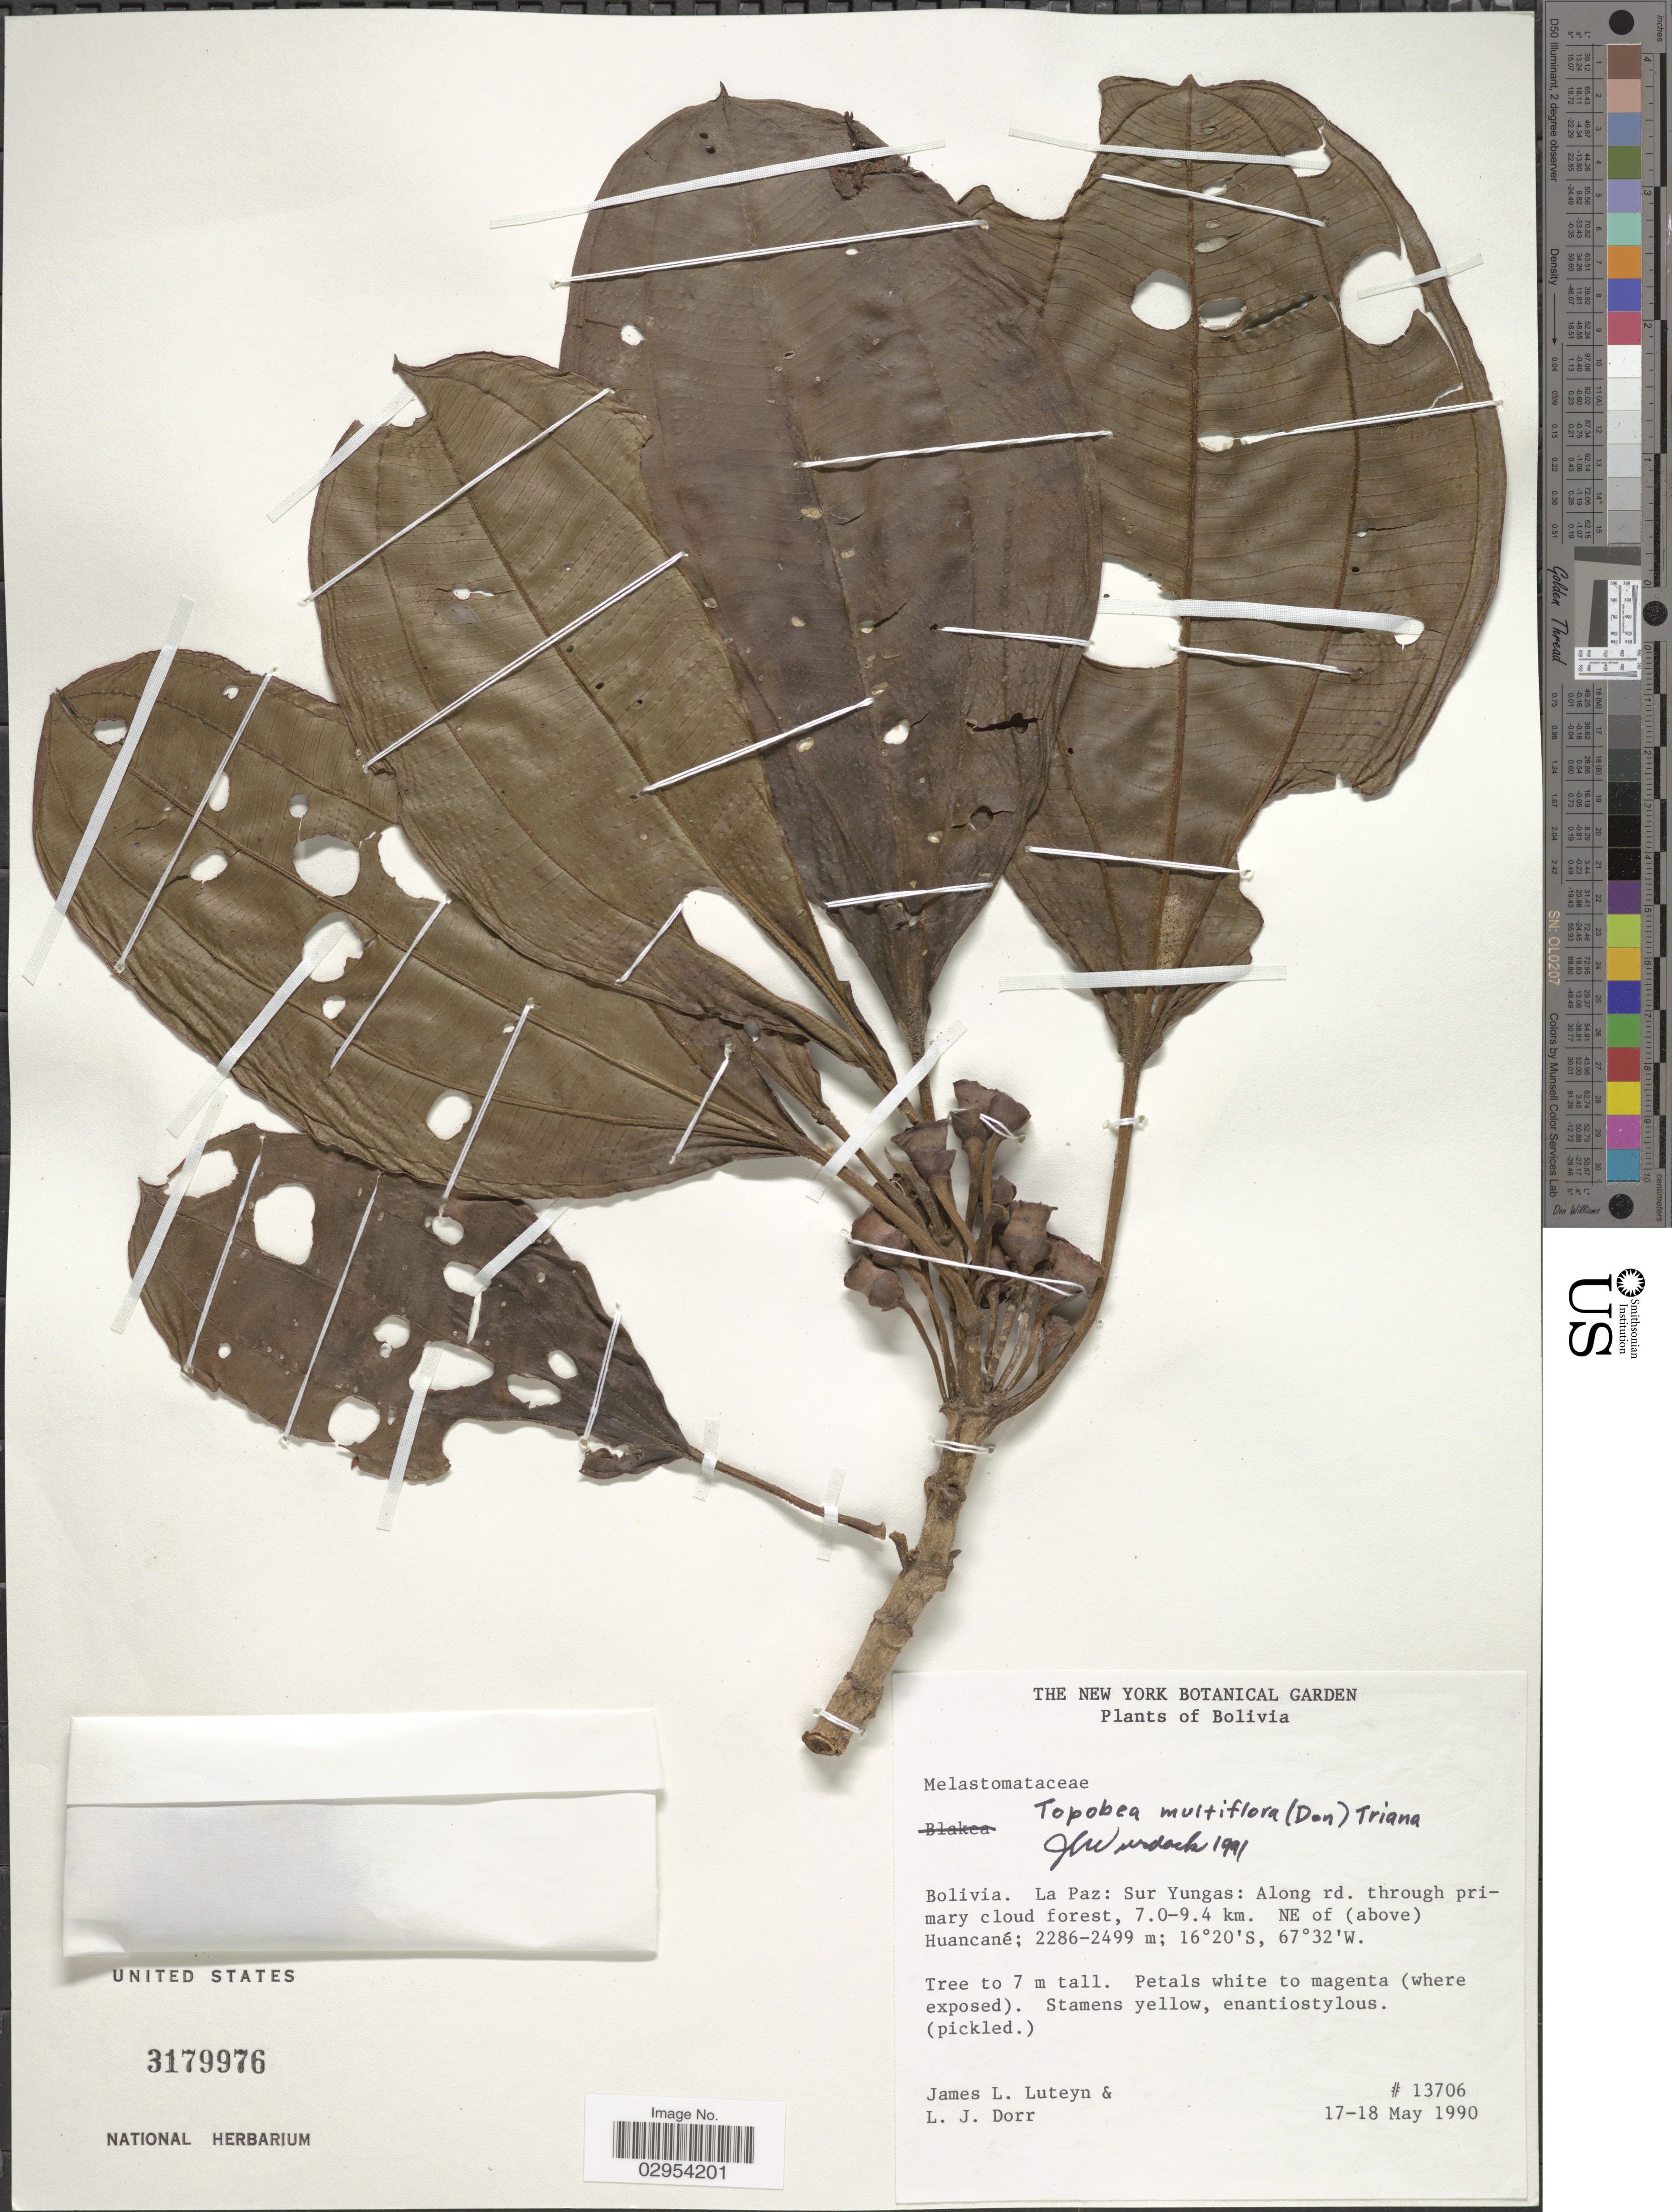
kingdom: Plantae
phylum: Tracheophyta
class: Magnoliopsida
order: Myrtales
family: Melastomataceae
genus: Topobea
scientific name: Topobea longipes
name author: Naudin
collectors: J. Luteyn & L. J. Dorr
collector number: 13706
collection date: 1990-05-17/1990-05-18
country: Bolivia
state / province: La Paz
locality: Sur Yungas: Along rd. through primary cloud forest, 7.0-9.4 km. NE of (above) Huancané.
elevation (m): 2286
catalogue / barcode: US 3179976